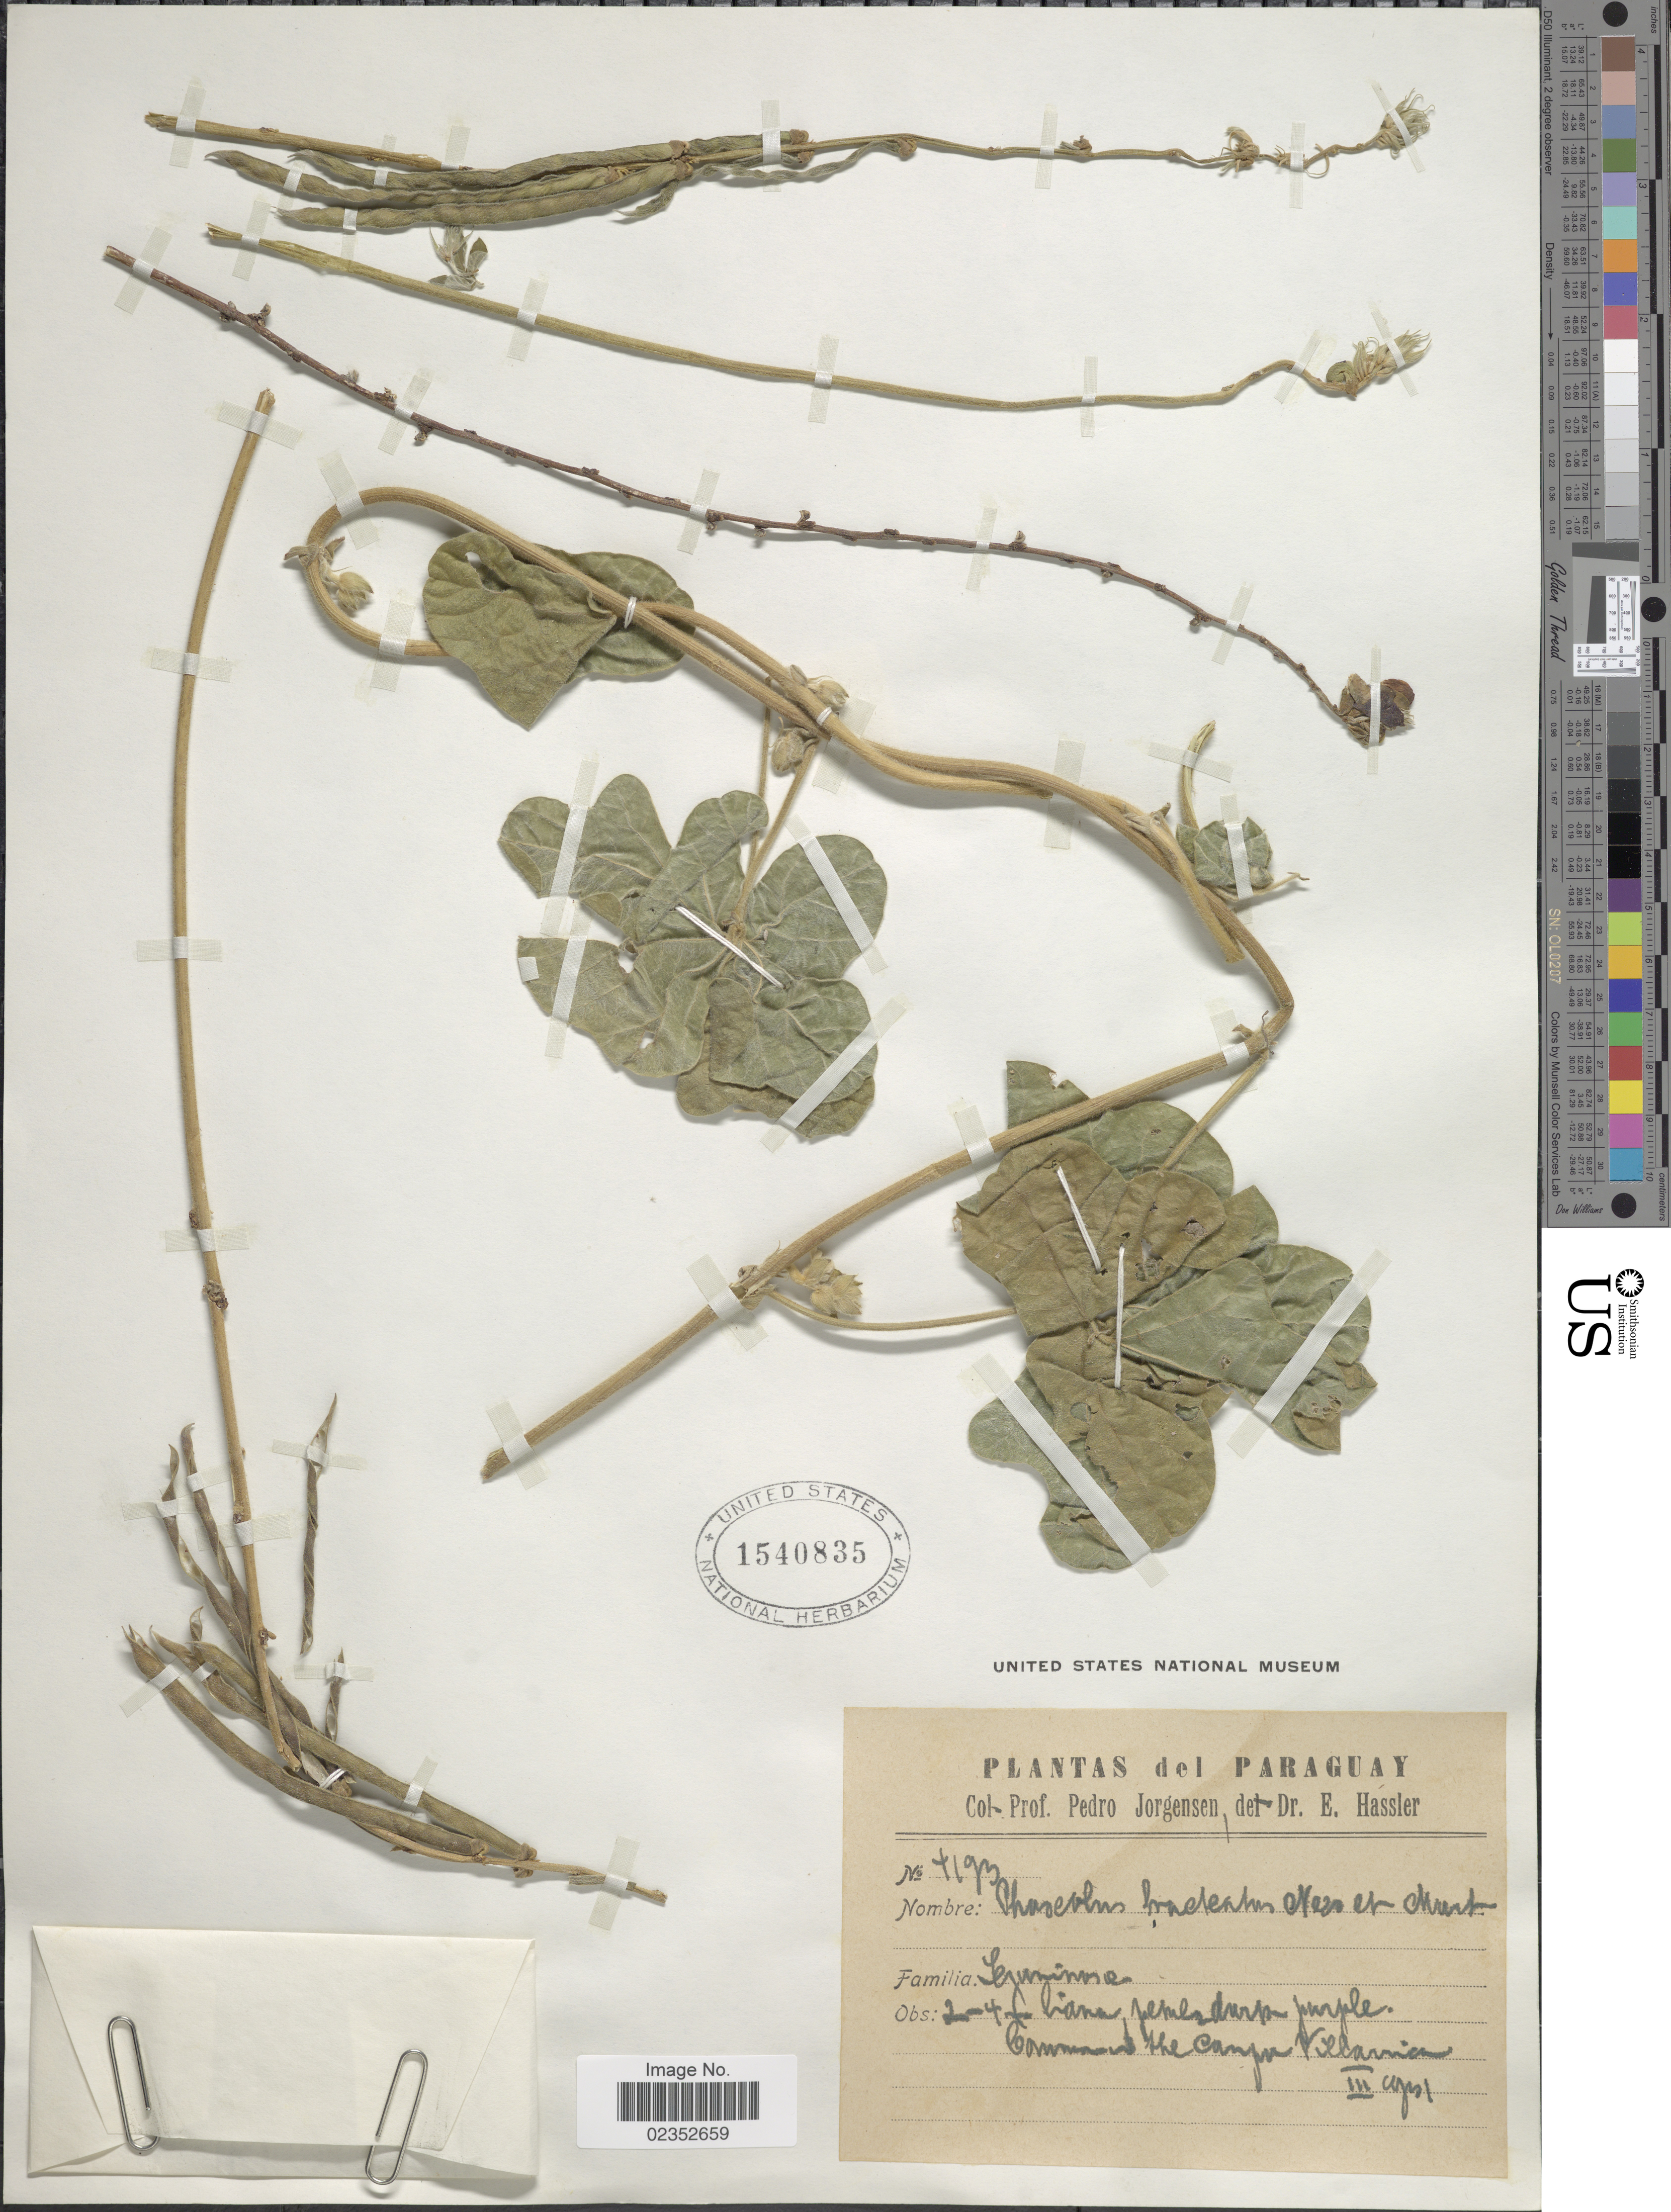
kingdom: Plantae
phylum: Tracheophyta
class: Magnoliopsida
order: Fabales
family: Fabaceae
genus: Macroptilium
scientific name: Macroptilium bracteatum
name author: (Nees & Mart.) Maréchal & Baudet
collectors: P. Jörgensen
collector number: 4193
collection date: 1931-03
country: Paraguay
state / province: Guaira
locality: De campa Villarrica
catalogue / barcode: US 1540835